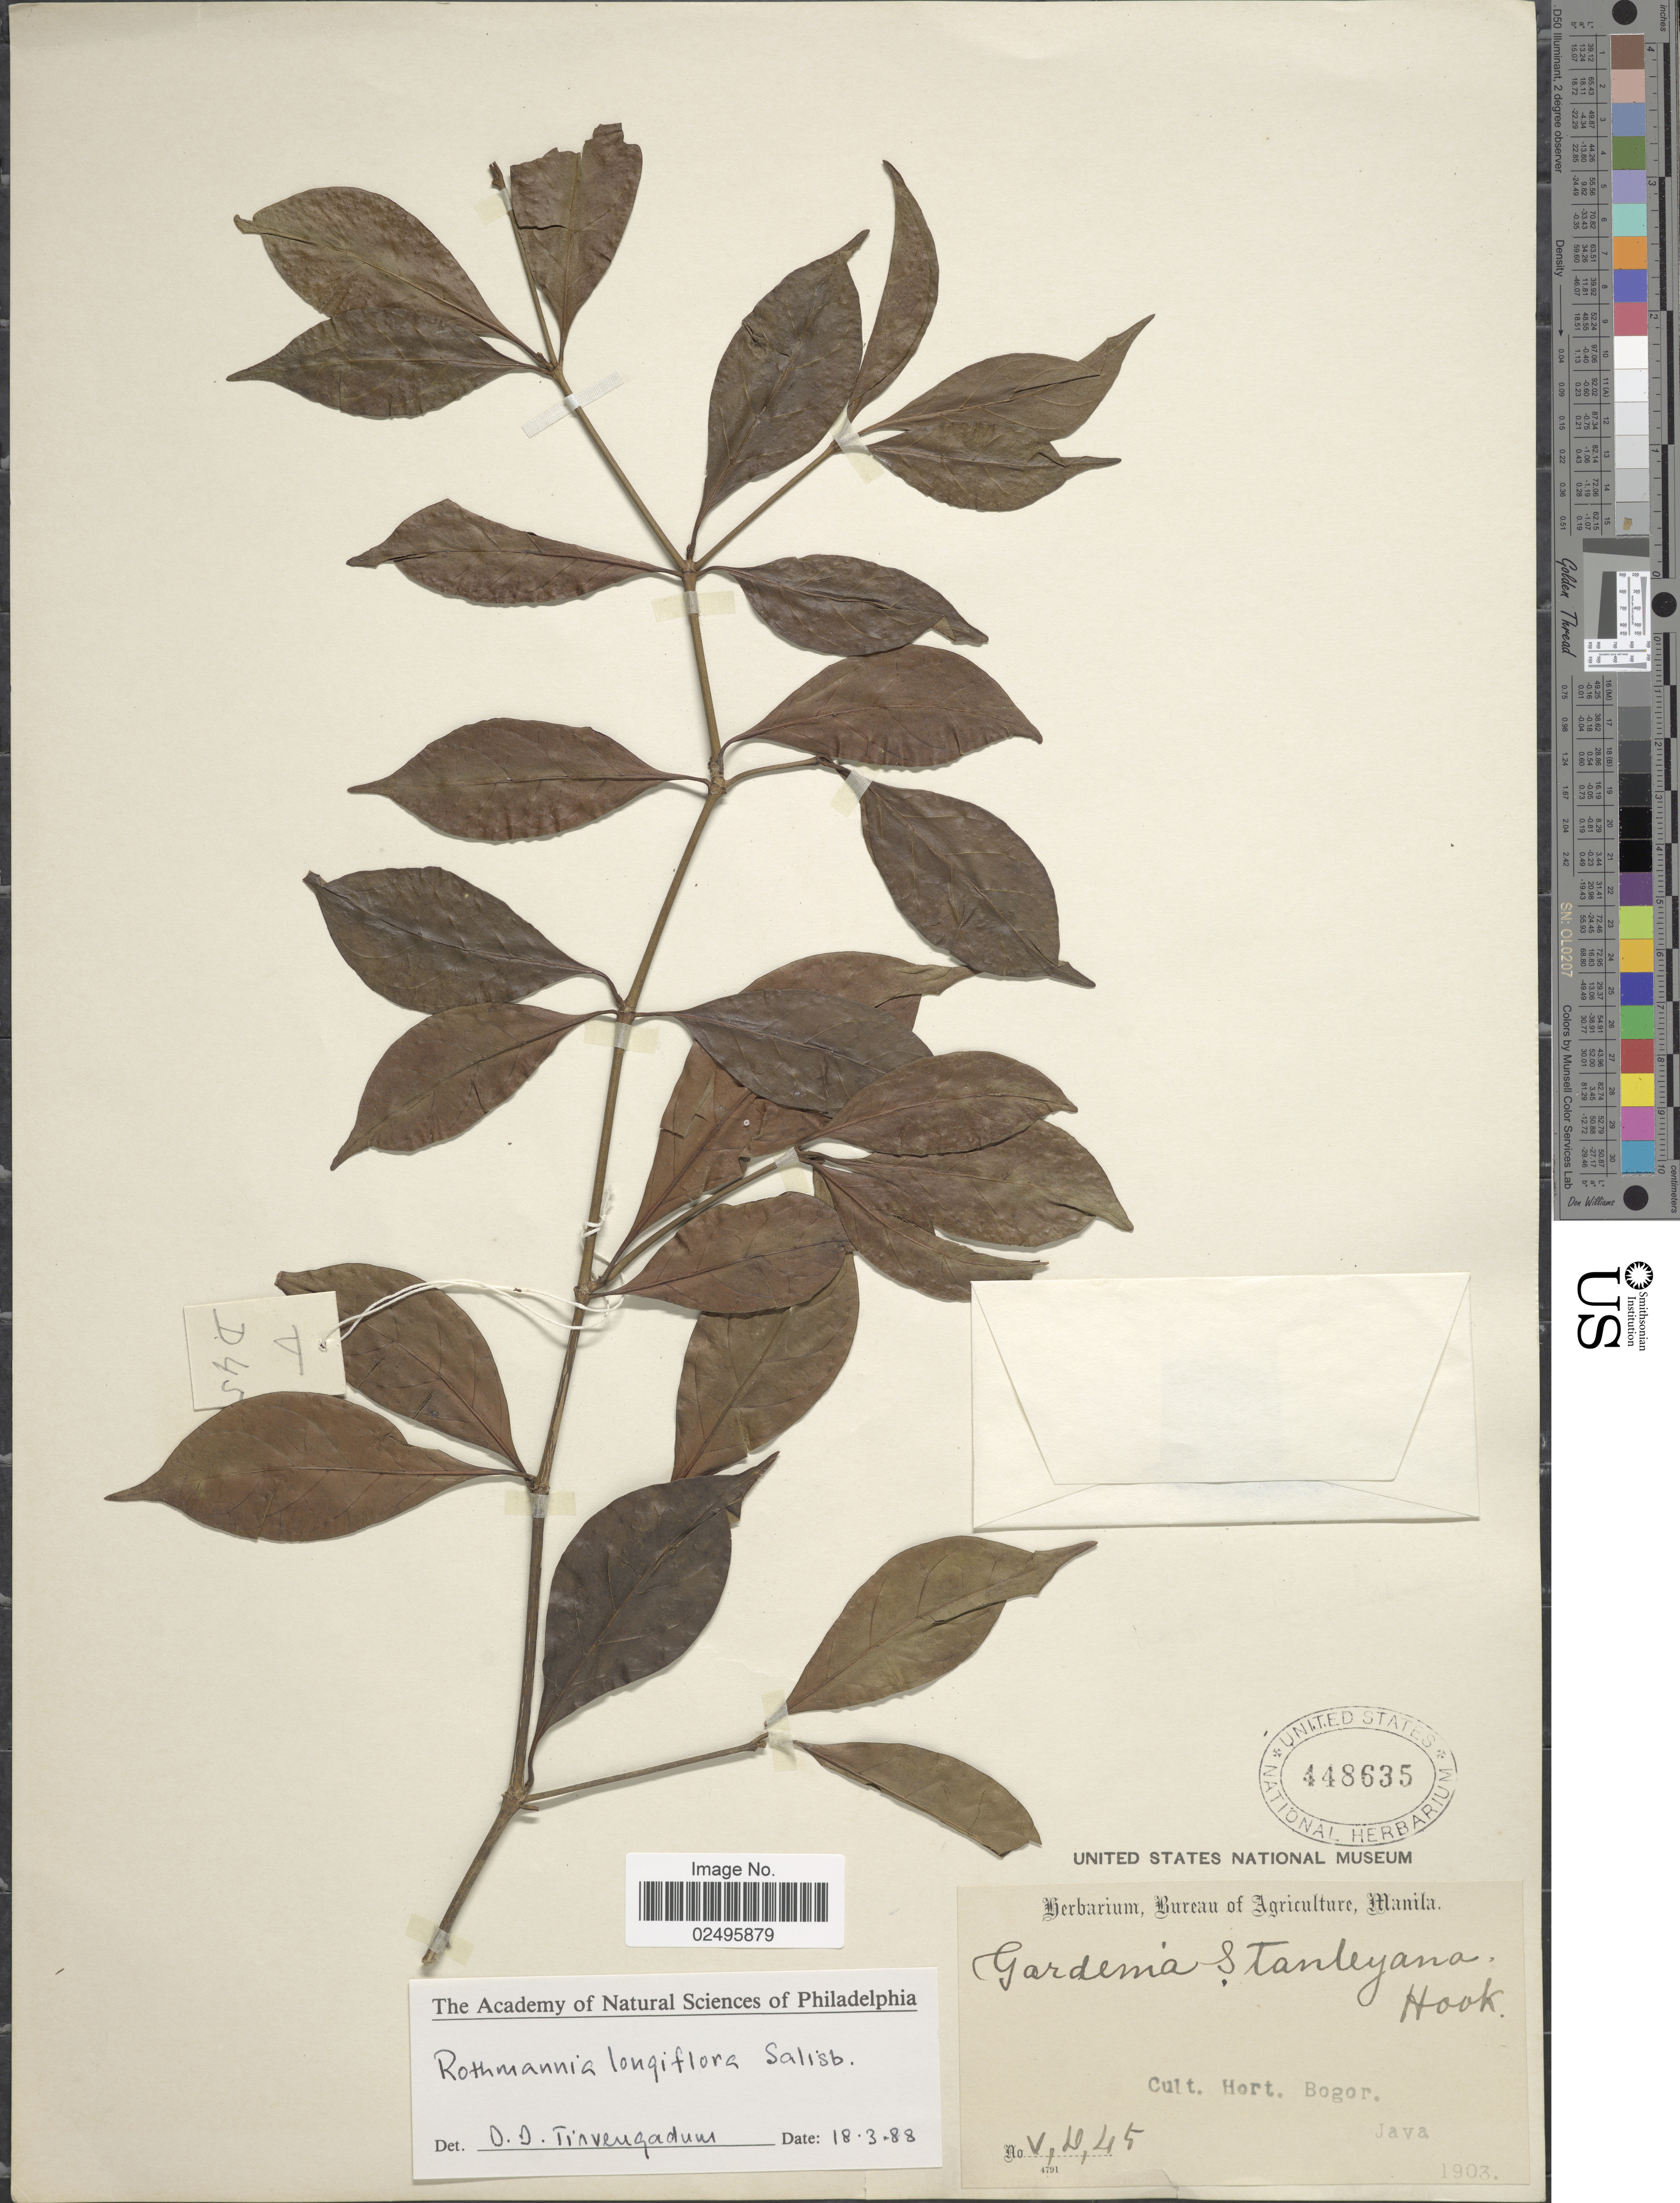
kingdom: Plantae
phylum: Tracheophyta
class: Magnoliopsida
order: Gentianales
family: Rubiaceae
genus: Rothmannia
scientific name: Rothmannia longiflora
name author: Salisb.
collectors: ex Herb. Bur. Agric. Manila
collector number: V, D, 45*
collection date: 1903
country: Indonesia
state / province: Java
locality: Cult. Hort. Bogor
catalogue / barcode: US 448635